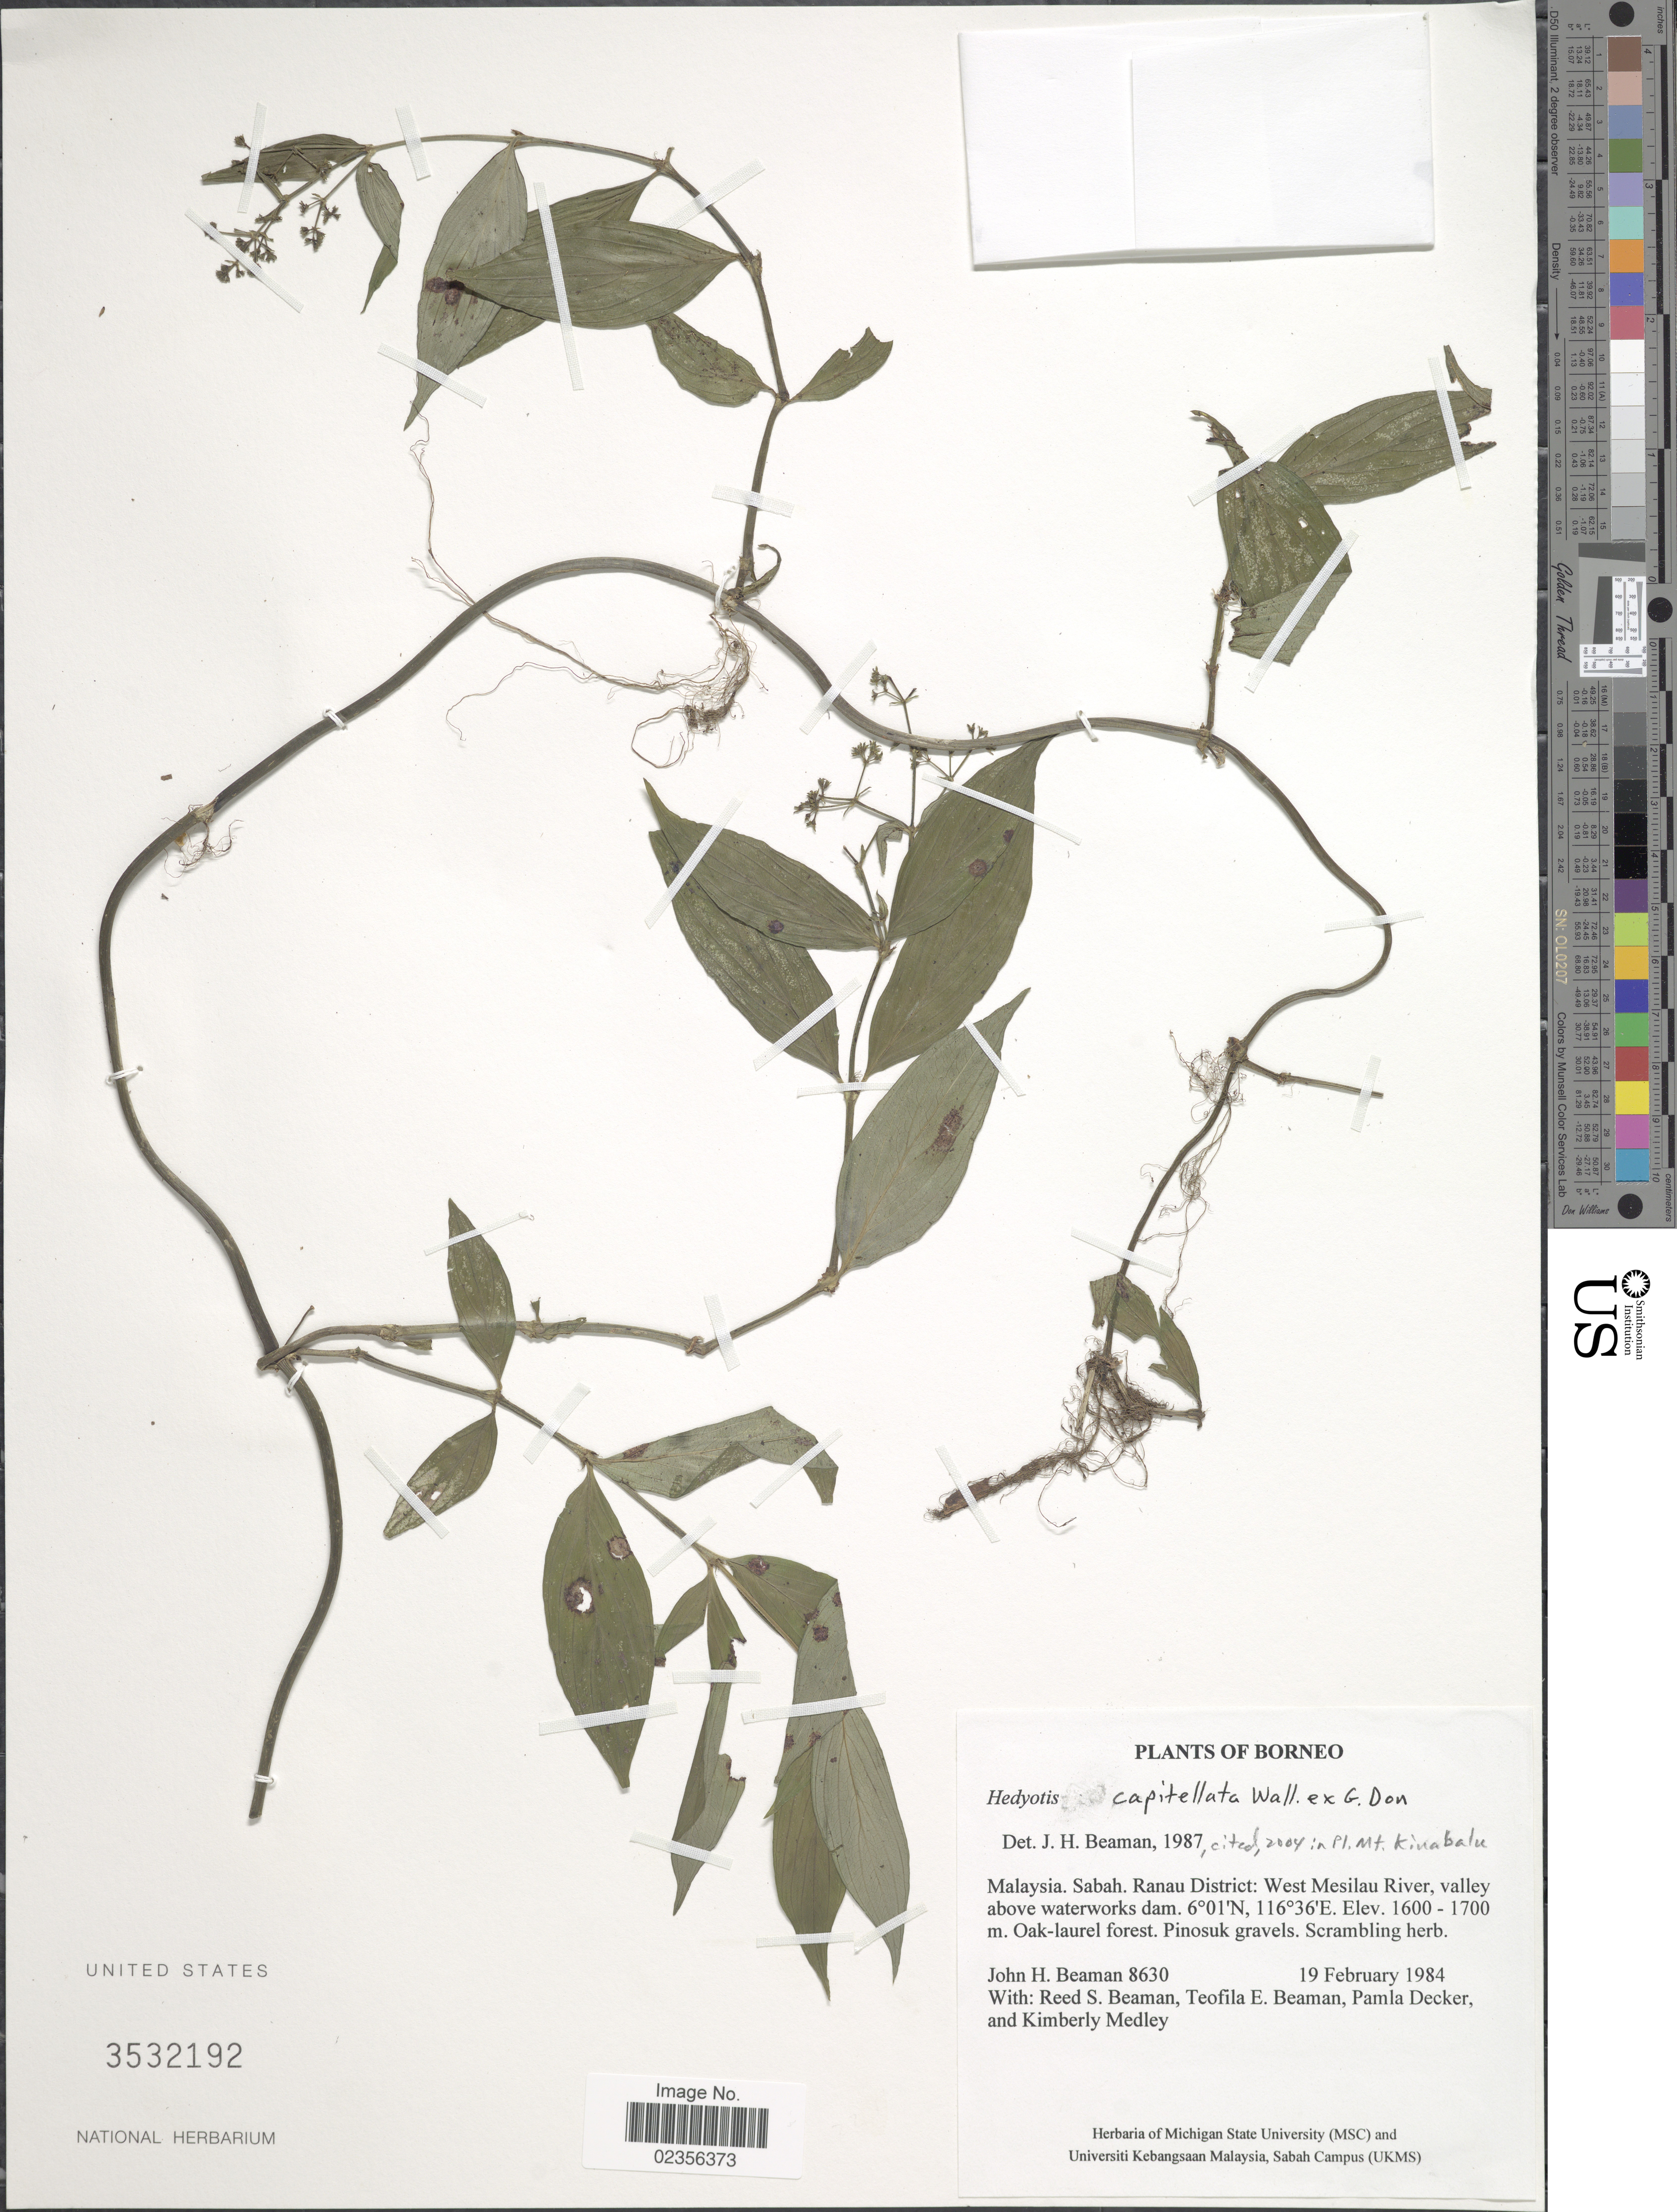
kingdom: Plantae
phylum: Tracheophyta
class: Magnoliopsida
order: Gentianales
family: Rubiaceae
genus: Hedyotis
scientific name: Hedyotis capitellata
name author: Wall.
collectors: J. H. Beaman, R. S. Beaman, T. E. Beaman, P. Decker & K. Medley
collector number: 8630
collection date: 1984-02-19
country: Malaysia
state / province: Sabah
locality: Borneo, Malaysia, Sabah, Ranau District: West Mesilau River, valley above waterworks dam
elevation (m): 1600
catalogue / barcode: US 3532192